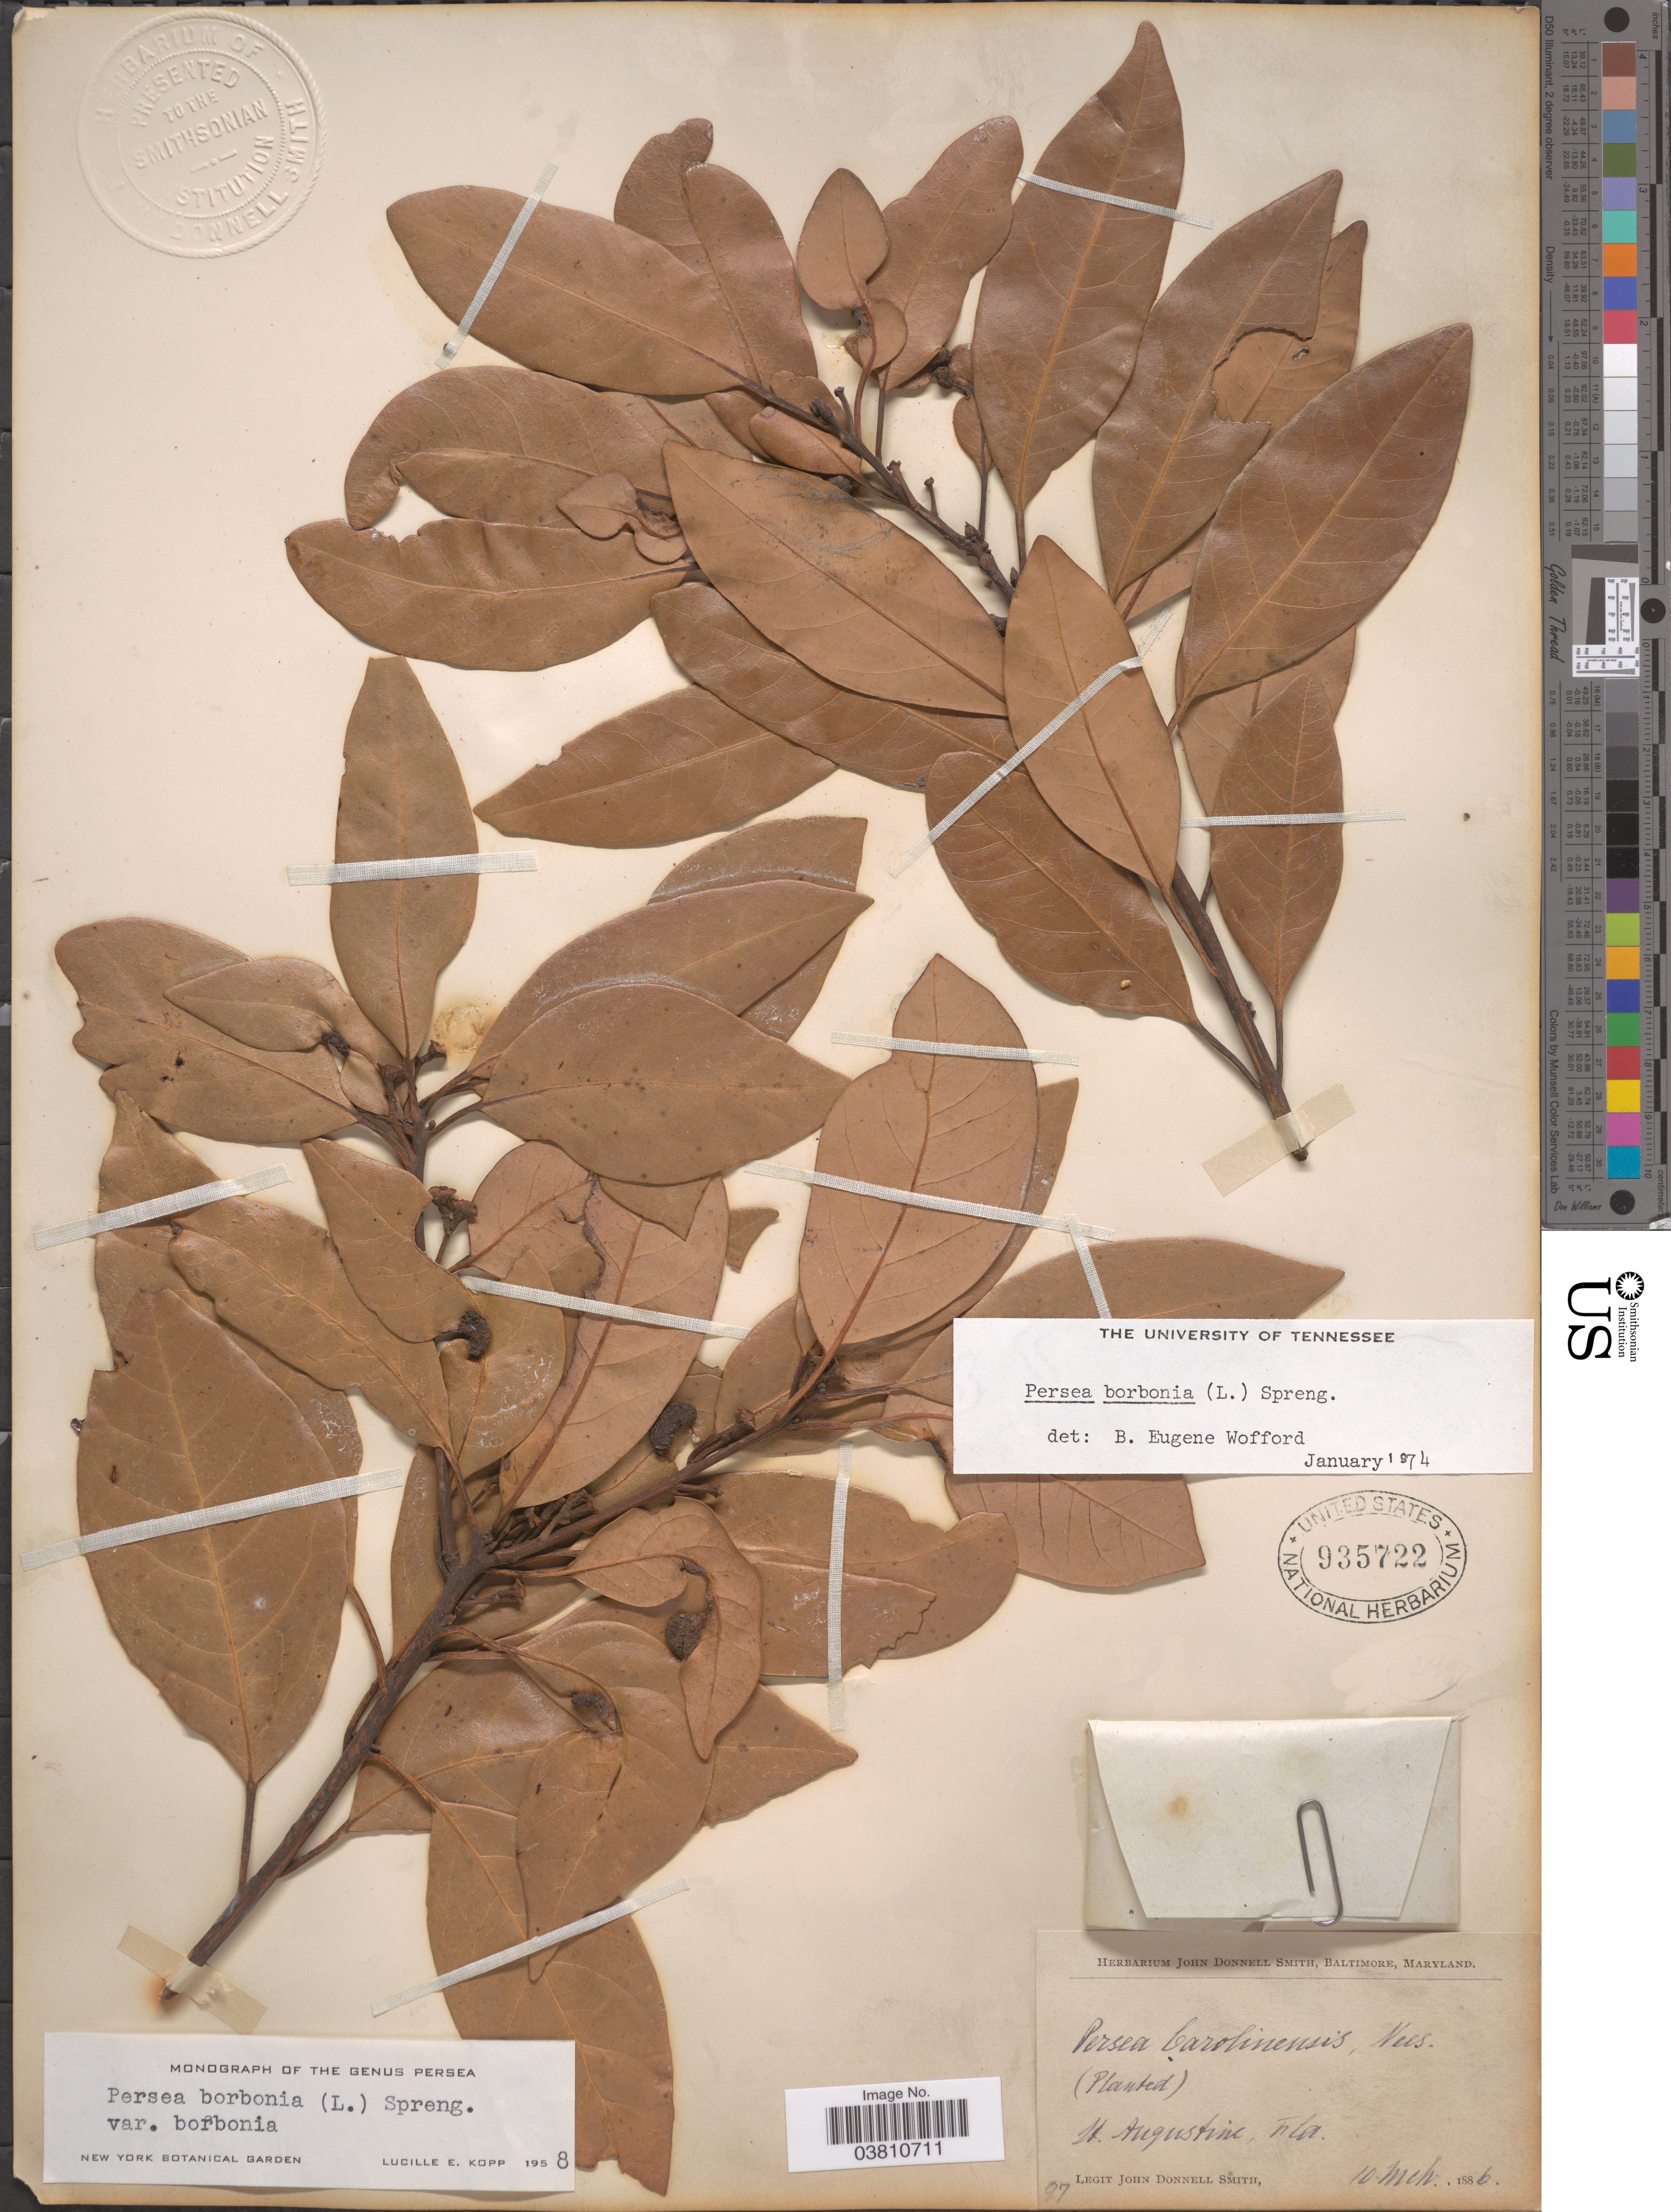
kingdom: Plantae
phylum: Tracheophyta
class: Magnoliopsida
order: Laurales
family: Lauraceae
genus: Persea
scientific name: Persea borbonia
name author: (L.) Spreng.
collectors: J. Donnell Smith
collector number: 97*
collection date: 1886-03-10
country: United States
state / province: Florida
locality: St. Augustine.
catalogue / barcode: US 935722